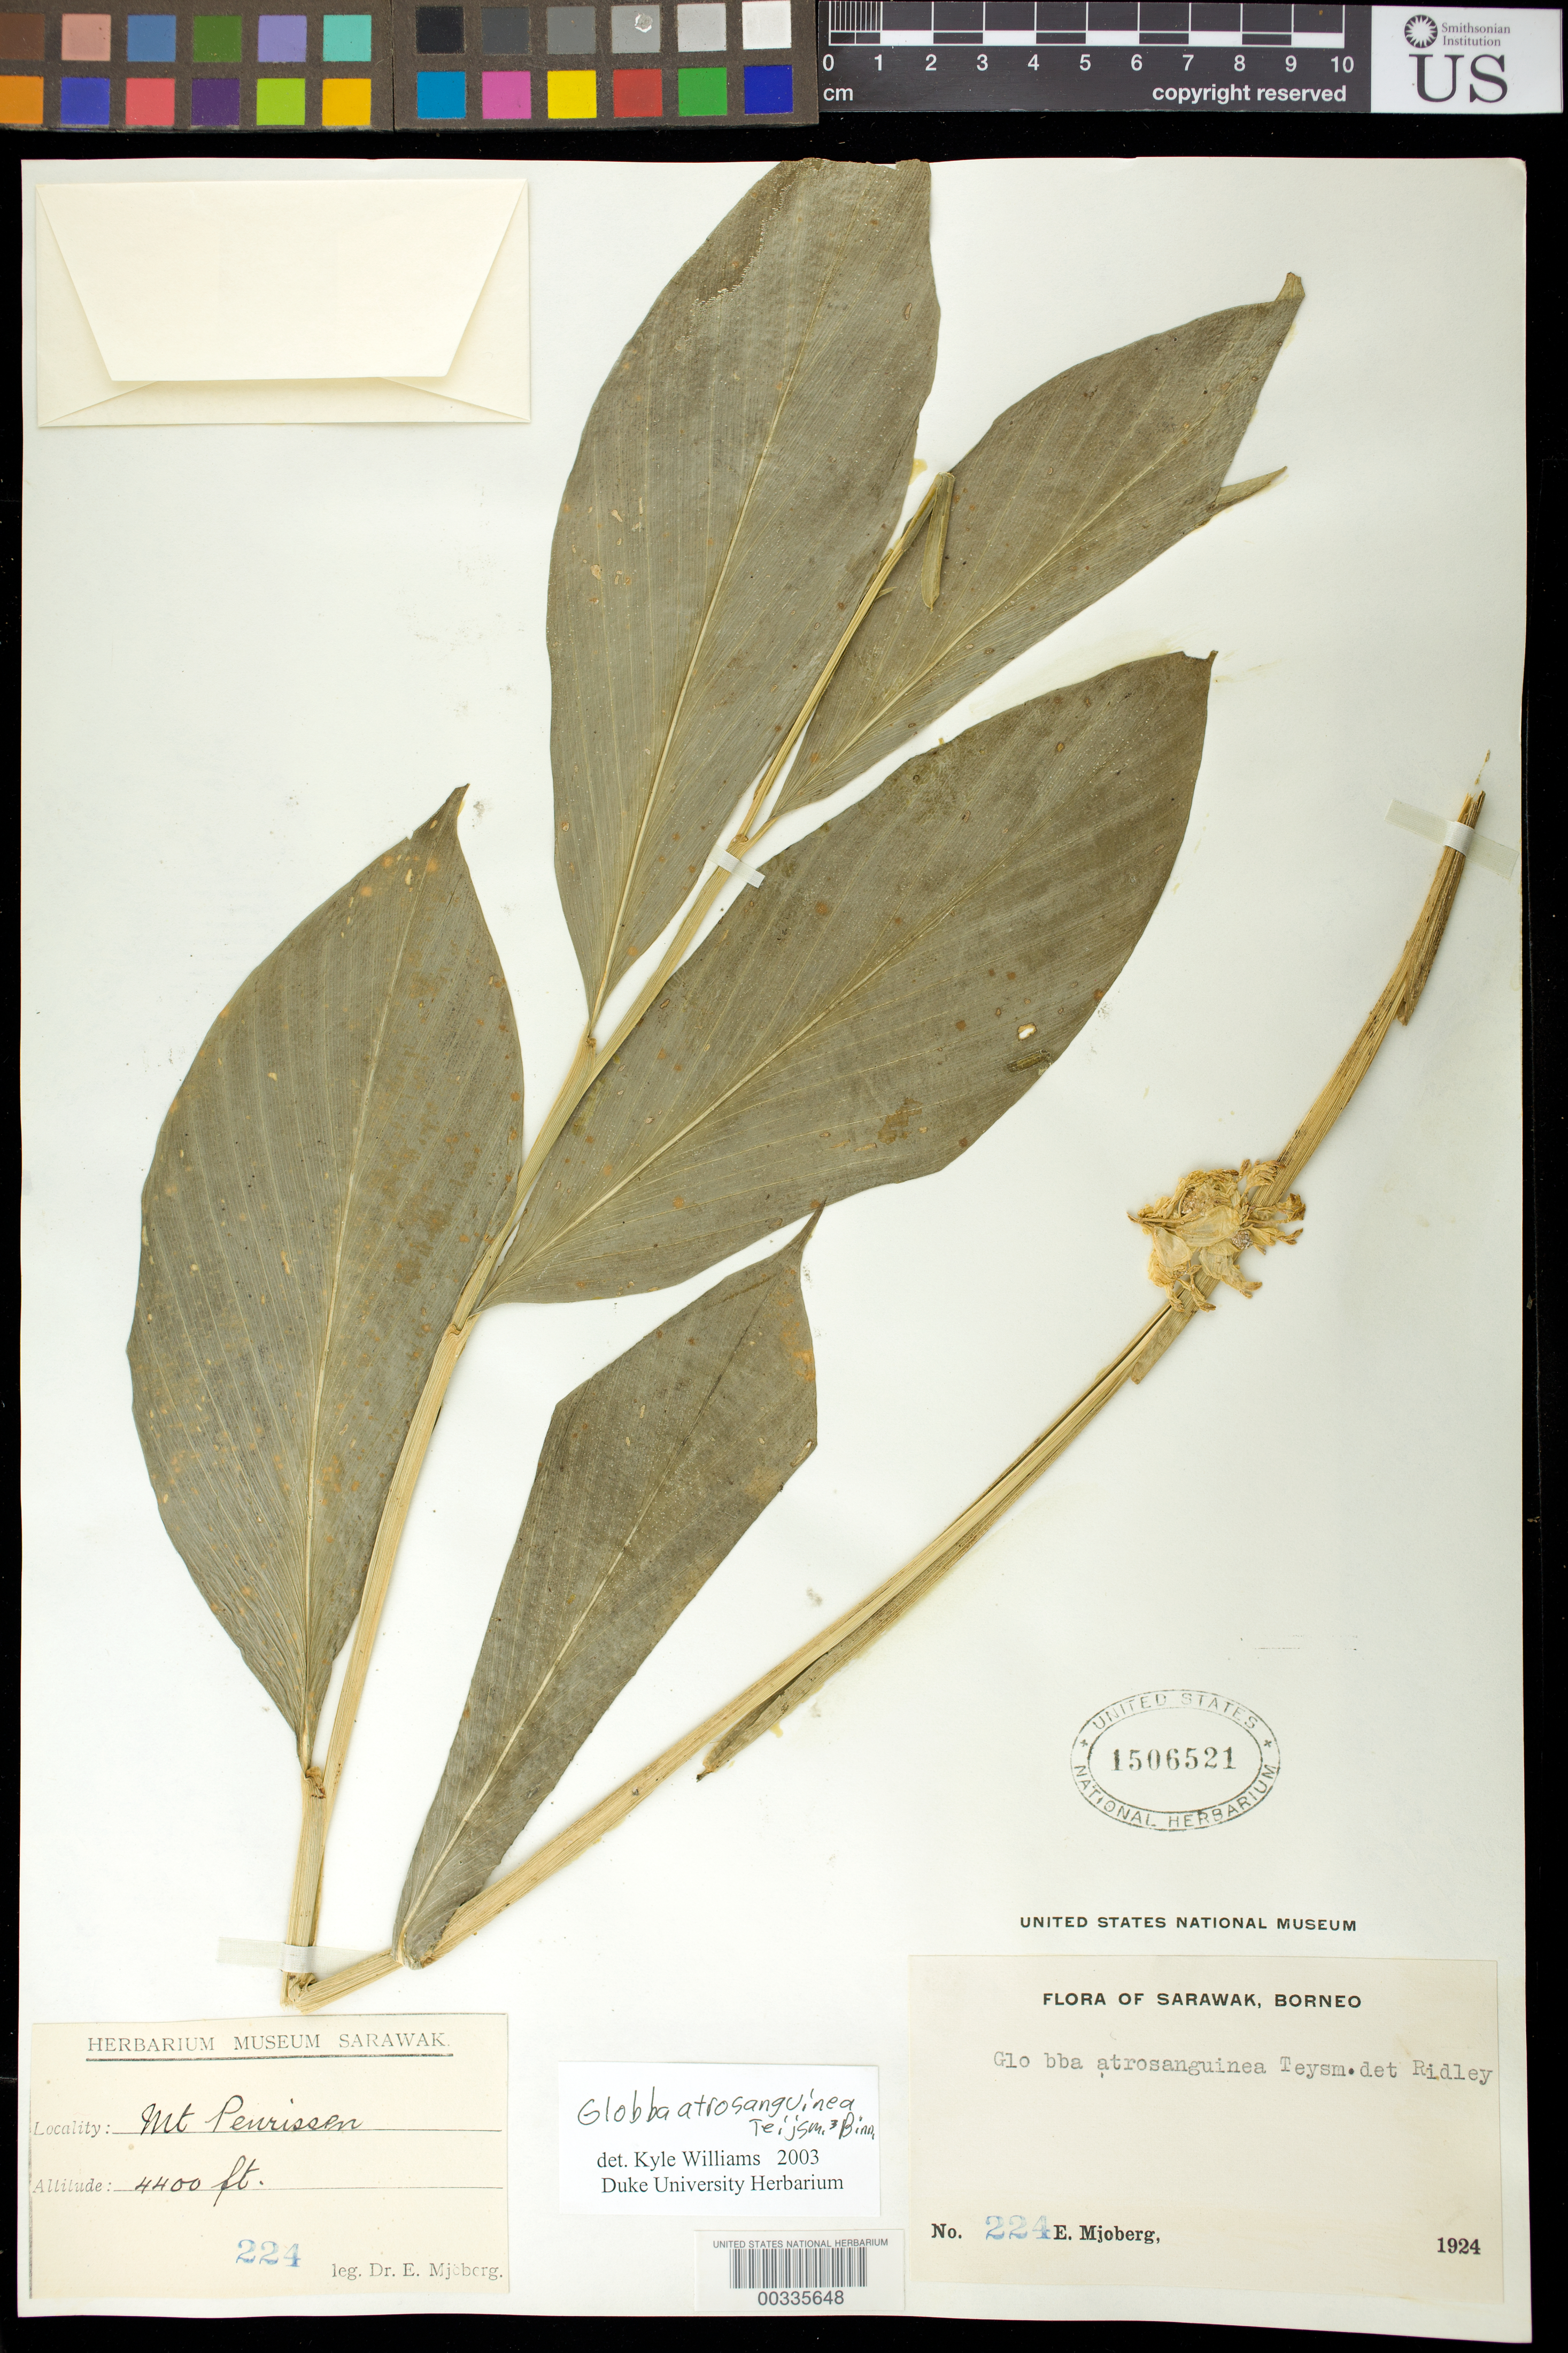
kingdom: Plantae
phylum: Tracheophyta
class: Liliopsida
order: Zingiberales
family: Zingiberaceae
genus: Globba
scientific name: Globba atrosanguinea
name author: Teijsm. & Binn.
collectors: E. Mjoberg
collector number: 224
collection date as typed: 1924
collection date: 1924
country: Malaysia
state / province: Sarawak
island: Borneo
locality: Mt peurissen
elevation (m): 1341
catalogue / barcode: US 1506521